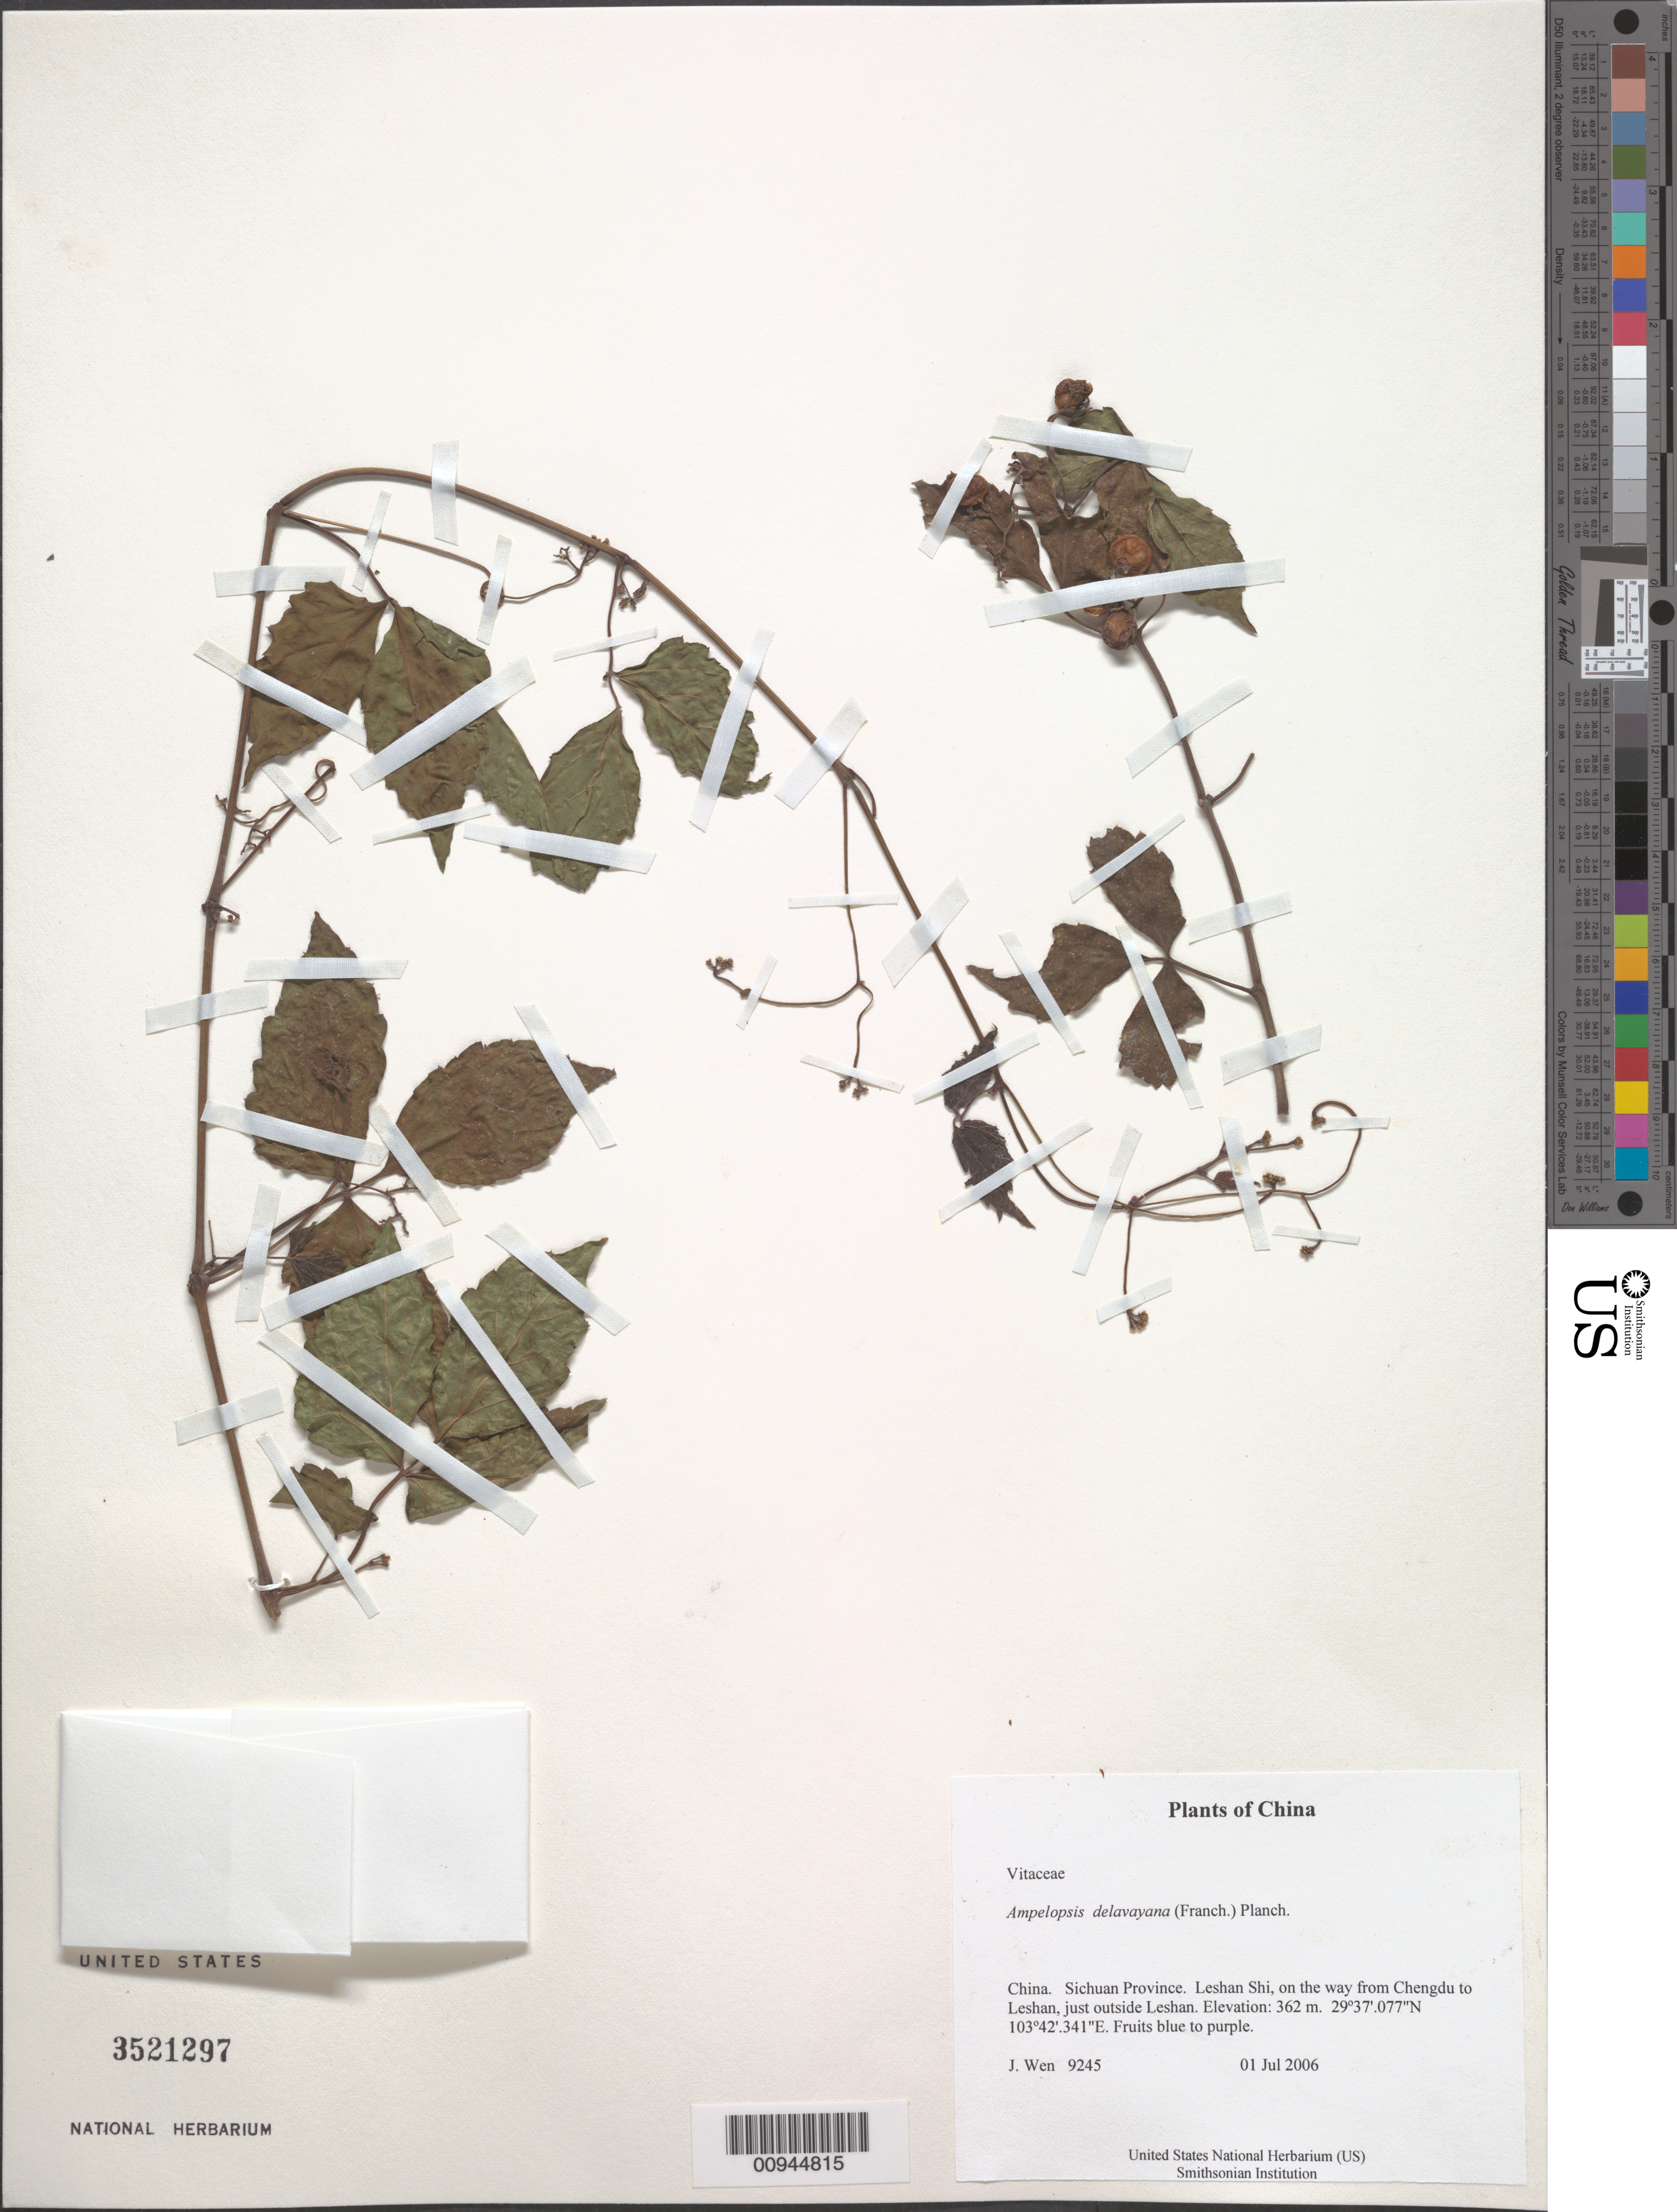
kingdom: Plantae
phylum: Tracheophyta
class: Magnoliopsida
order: Vitales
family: Vitaceae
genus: Ampelopsis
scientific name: Ampelopsis delavayana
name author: Planch.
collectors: J. Wen & S. Wu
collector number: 9245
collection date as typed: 01 Jul 2006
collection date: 2006-07-01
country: China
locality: Sichuan Province. Leshan Shi, on the way from Chengdu to Leshan, just outside Leshan.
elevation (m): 362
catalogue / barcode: US 3521297